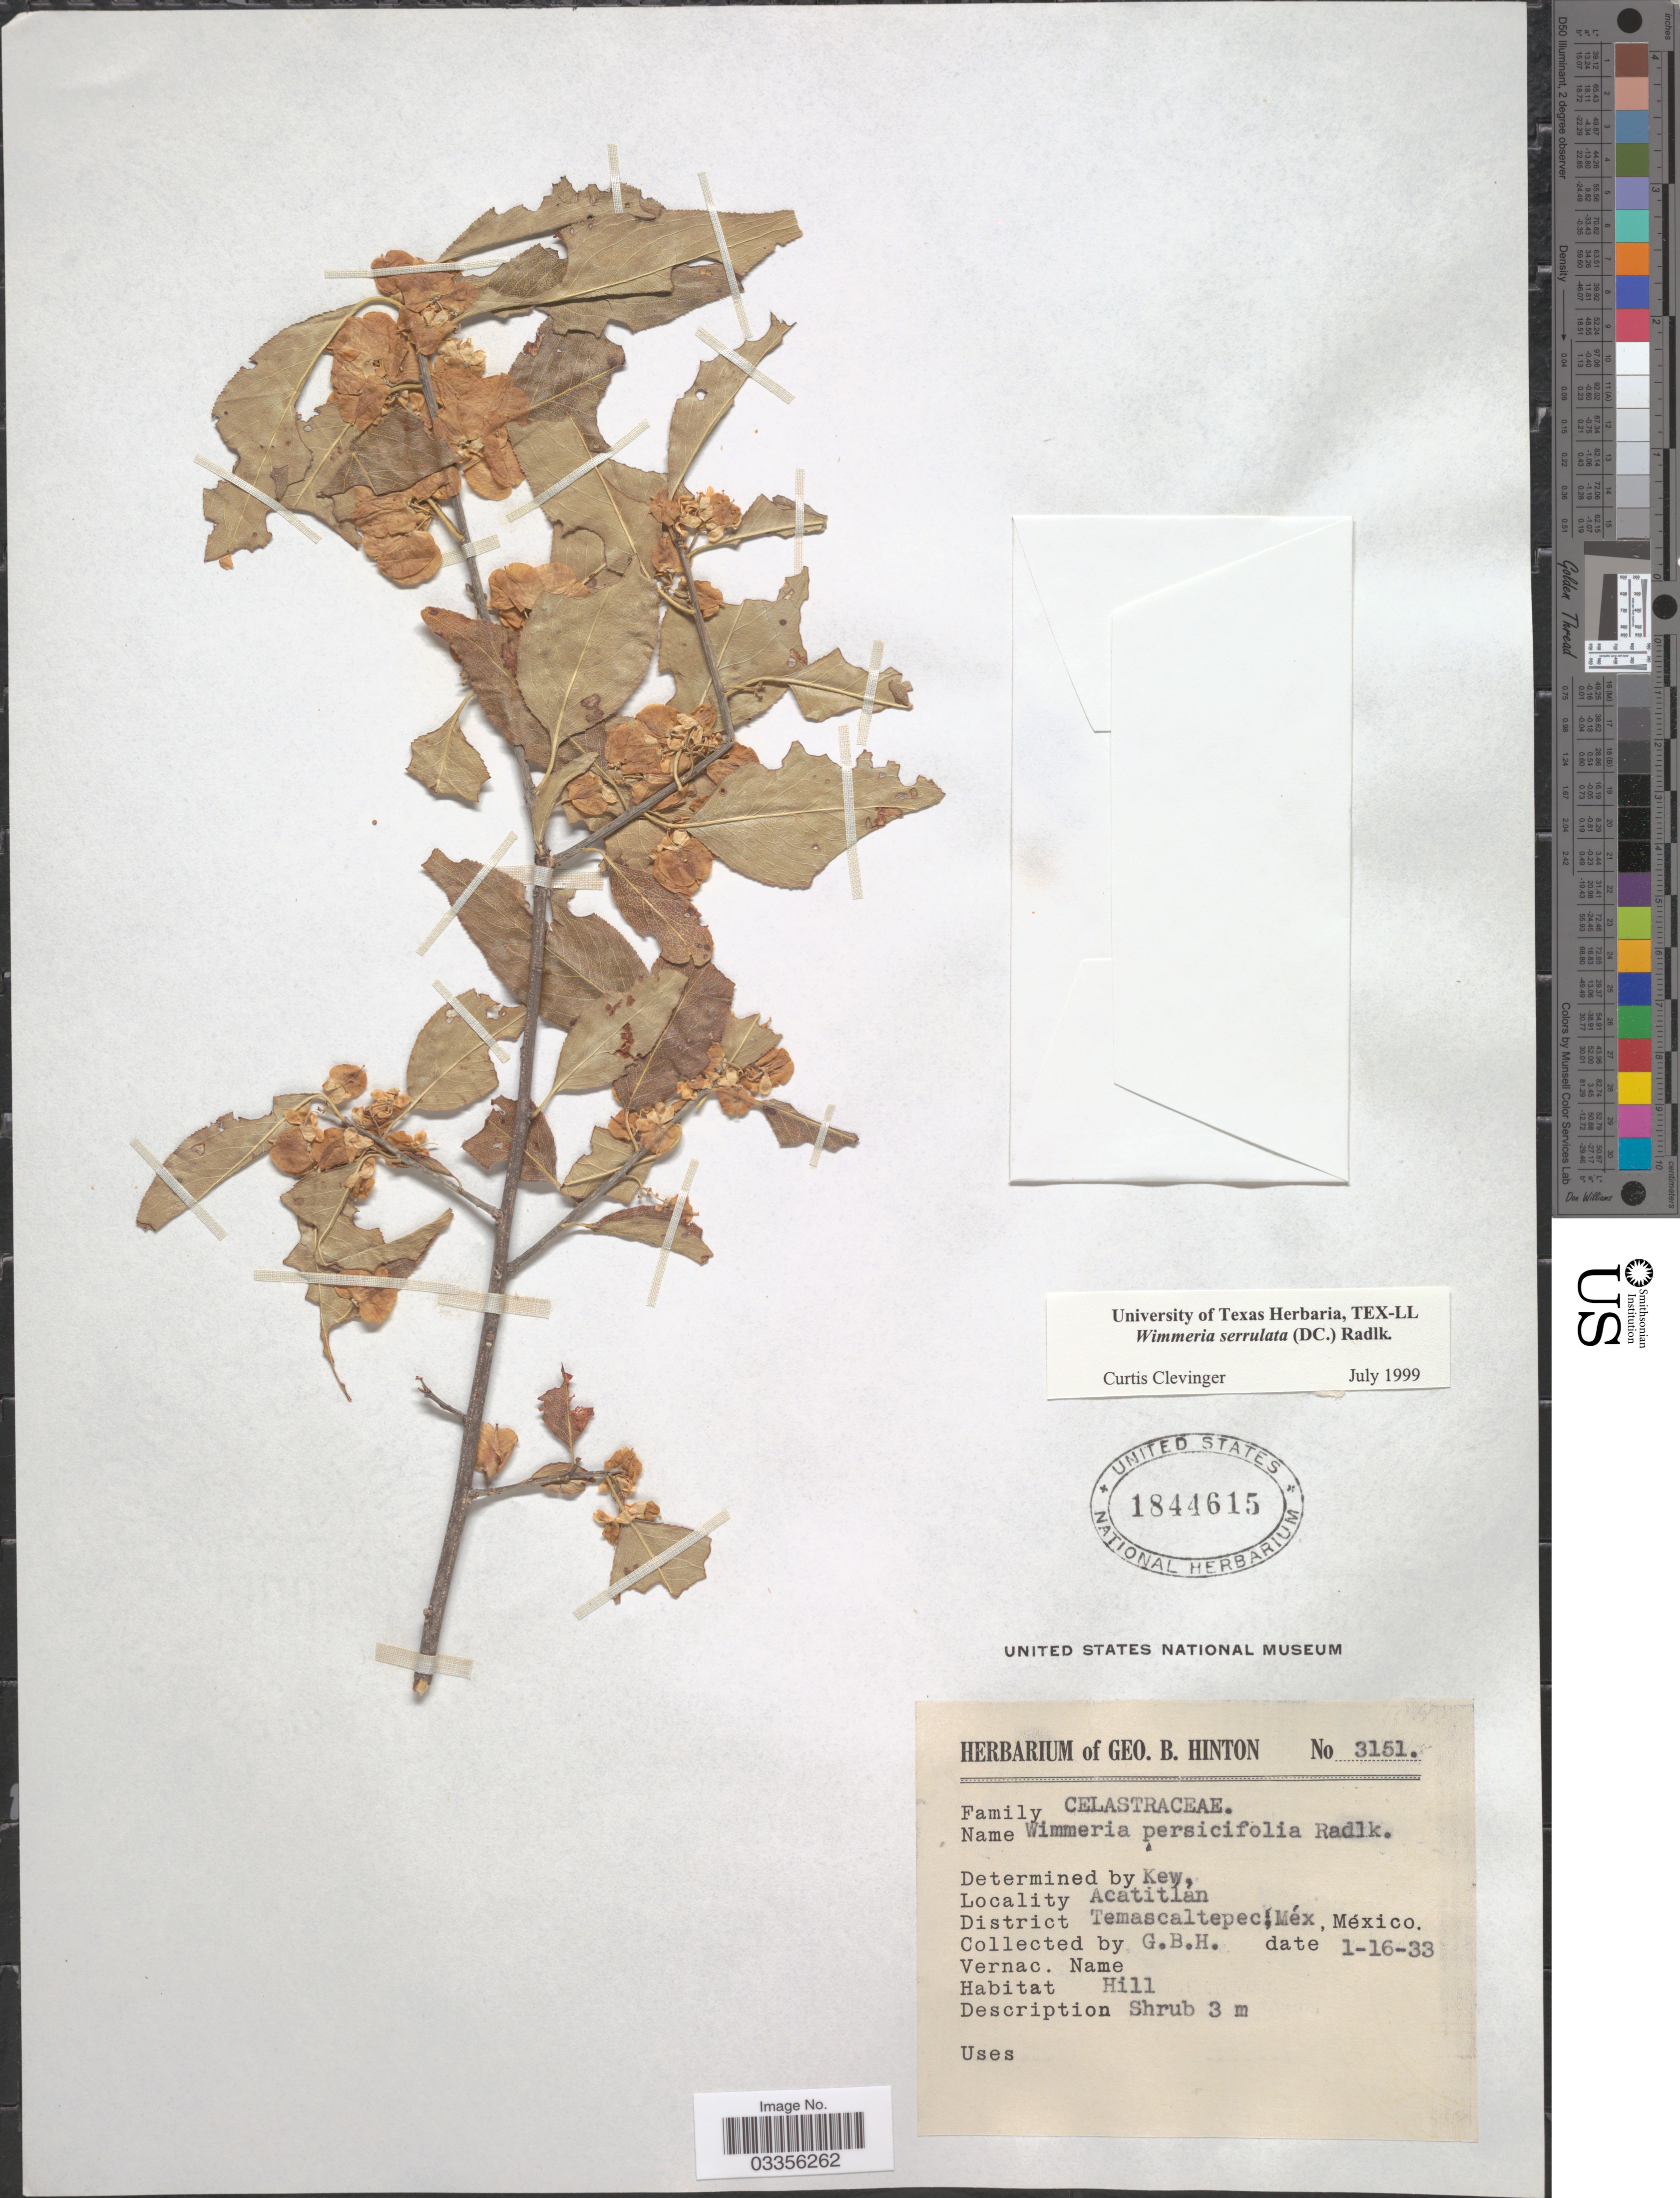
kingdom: Plantae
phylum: Tracheophyta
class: Magnoliopsida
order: Celastrales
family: Celastraceae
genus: Wimmeria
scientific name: Wimmeria serrulata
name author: (DC.) Radlk.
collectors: G. B. Hinton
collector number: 3151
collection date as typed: Transcribed d/m/y: 16/1/33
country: Mexico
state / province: México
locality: Acatitlan. District Temascaltepec.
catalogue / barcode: US 1844615